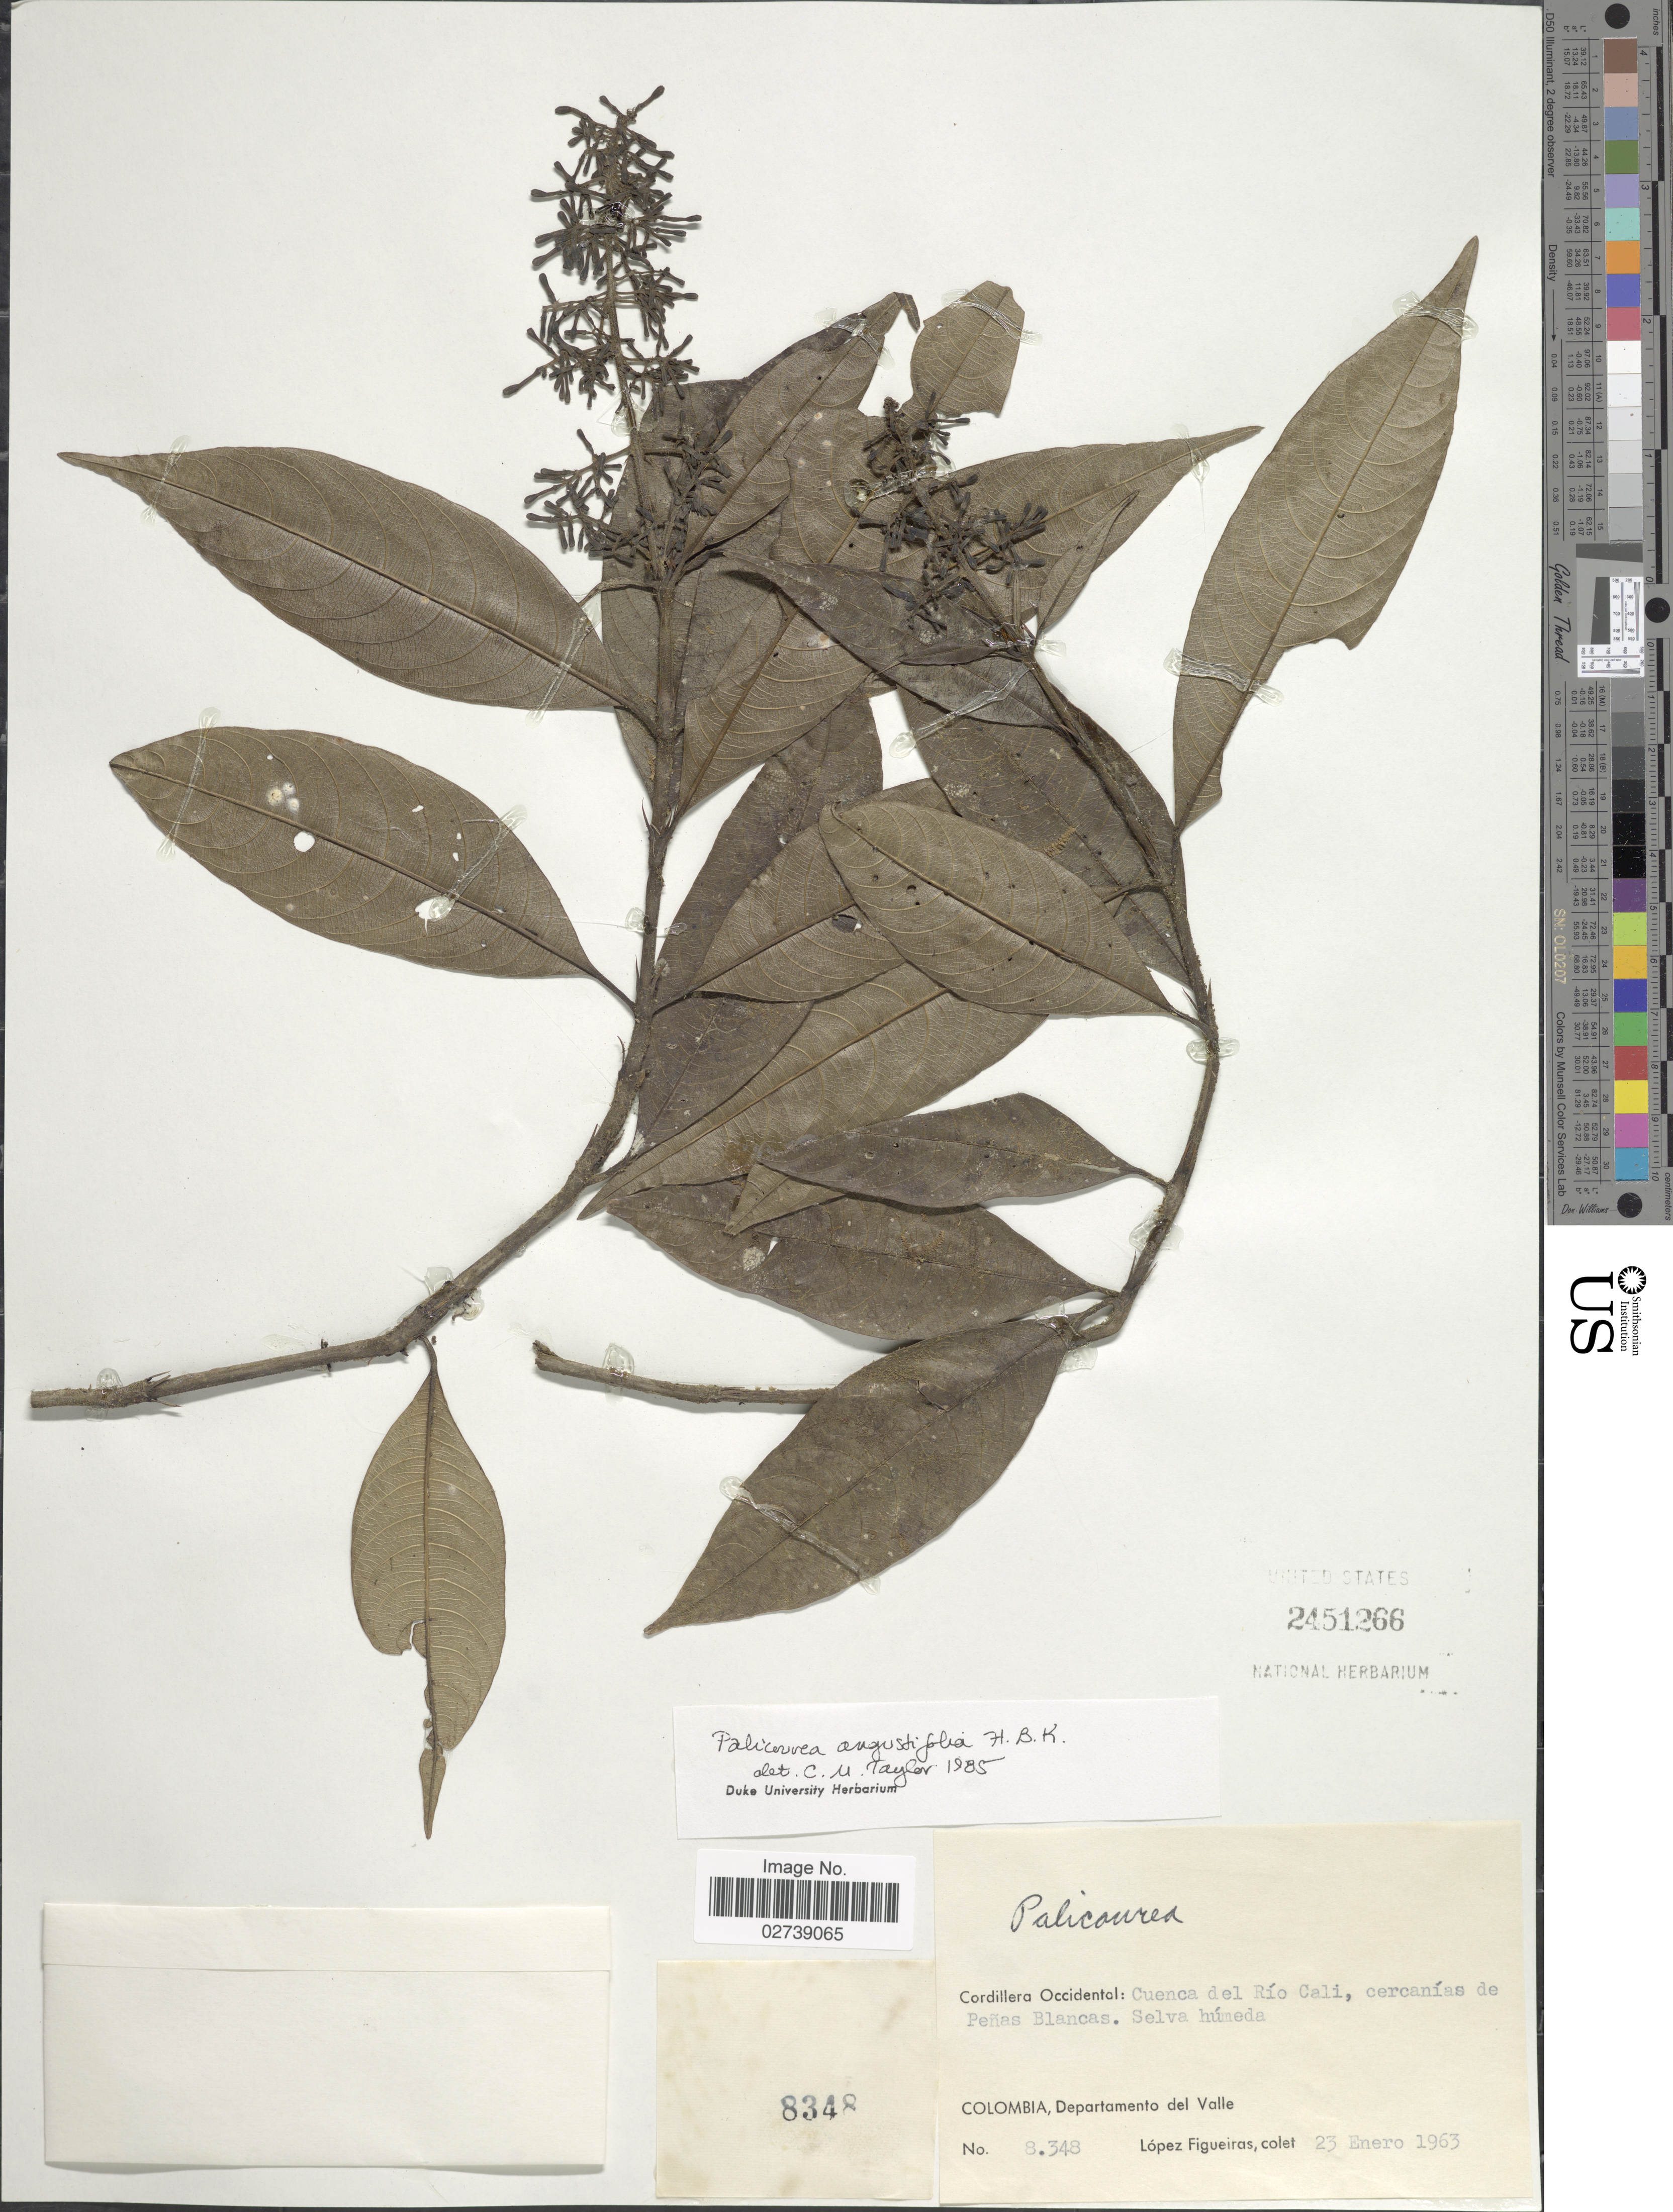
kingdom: Plantae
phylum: Tracheophyta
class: Magnoliopsida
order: Gentianales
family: Rubiaceae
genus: Palicourea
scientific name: Palicourea angustifolia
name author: Kunth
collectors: M. López Figueiras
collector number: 8348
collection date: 1963-01-23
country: Colombia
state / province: Valle del Cauca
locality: Colombia, Departamento del Valle. Cordillera Occidental: Cuenca del Rio Cali, cercanias de Penas Blancas. Selva humeda.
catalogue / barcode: US 2451266